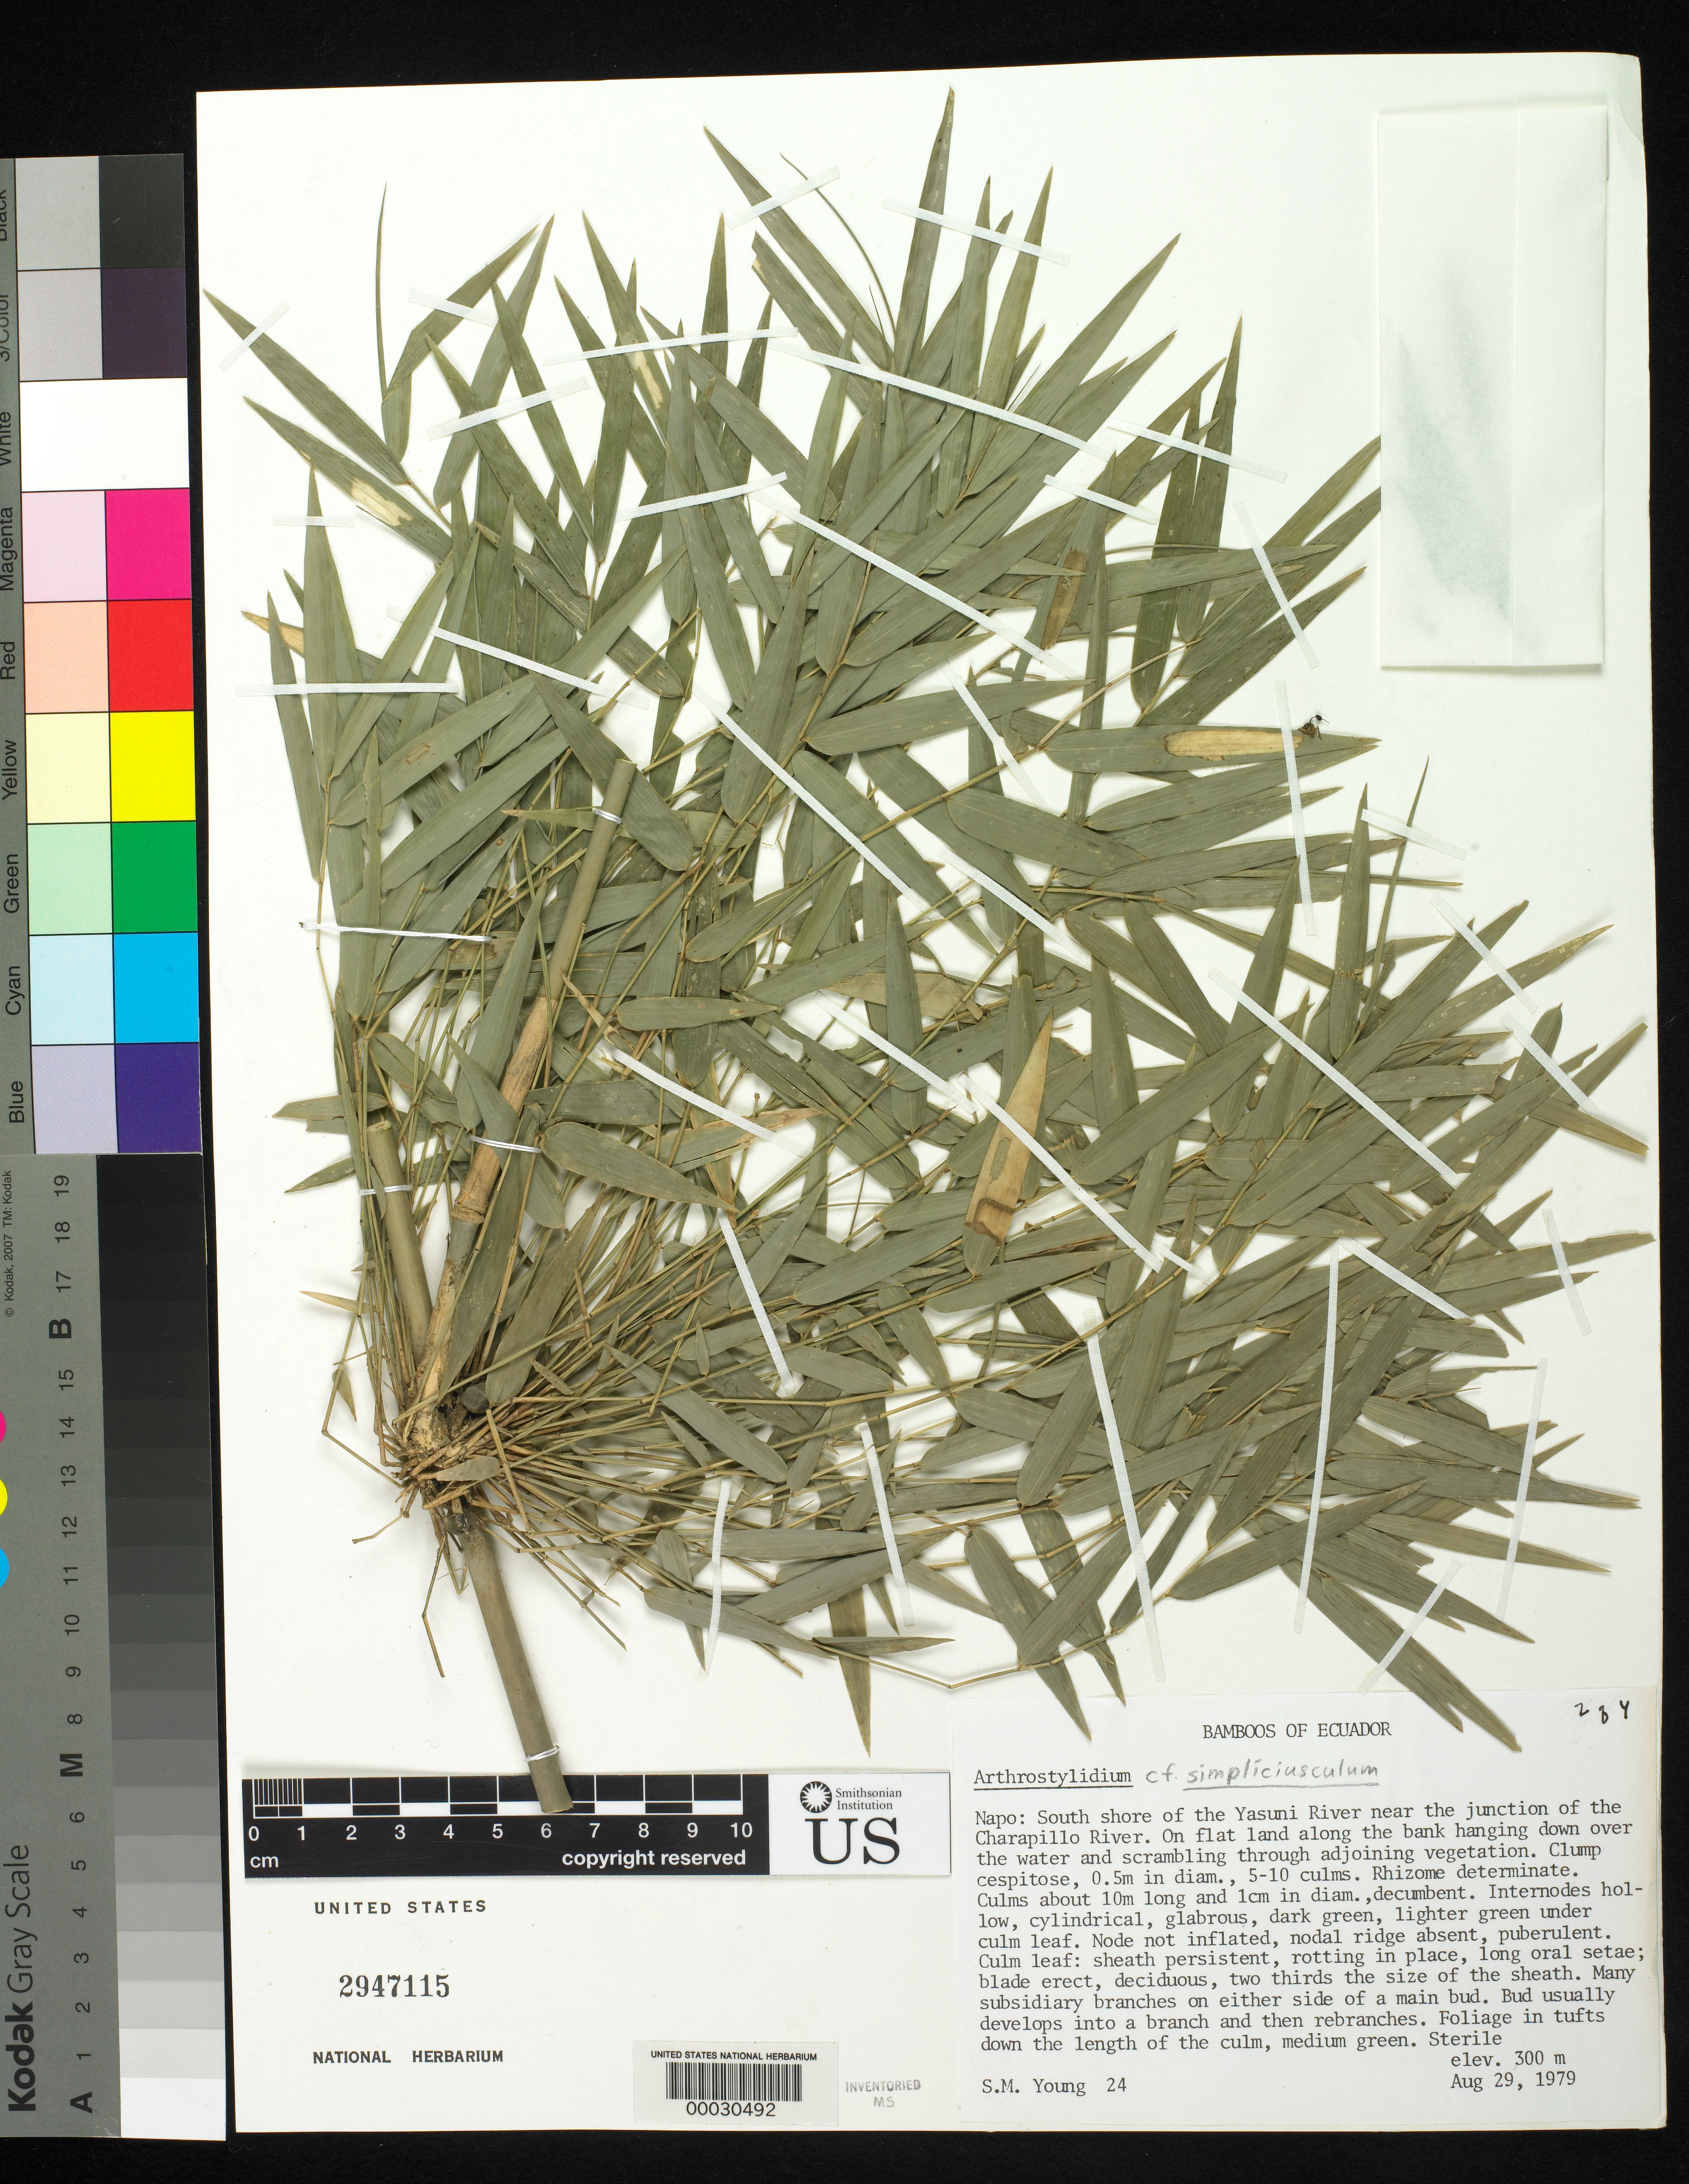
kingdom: Plantae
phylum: Tracheophyta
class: Liliopsida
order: Poales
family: Poaceae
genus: Arthrostylidium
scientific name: Arthrostylidium simpliciusculum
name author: (Pilg.) McClure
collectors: S. Young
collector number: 24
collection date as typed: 29 Aug 1979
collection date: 1979-08-29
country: Ecuador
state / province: Napo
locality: S shore of theyasuni River near the junction of the carapillo River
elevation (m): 300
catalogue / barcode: US 2947115